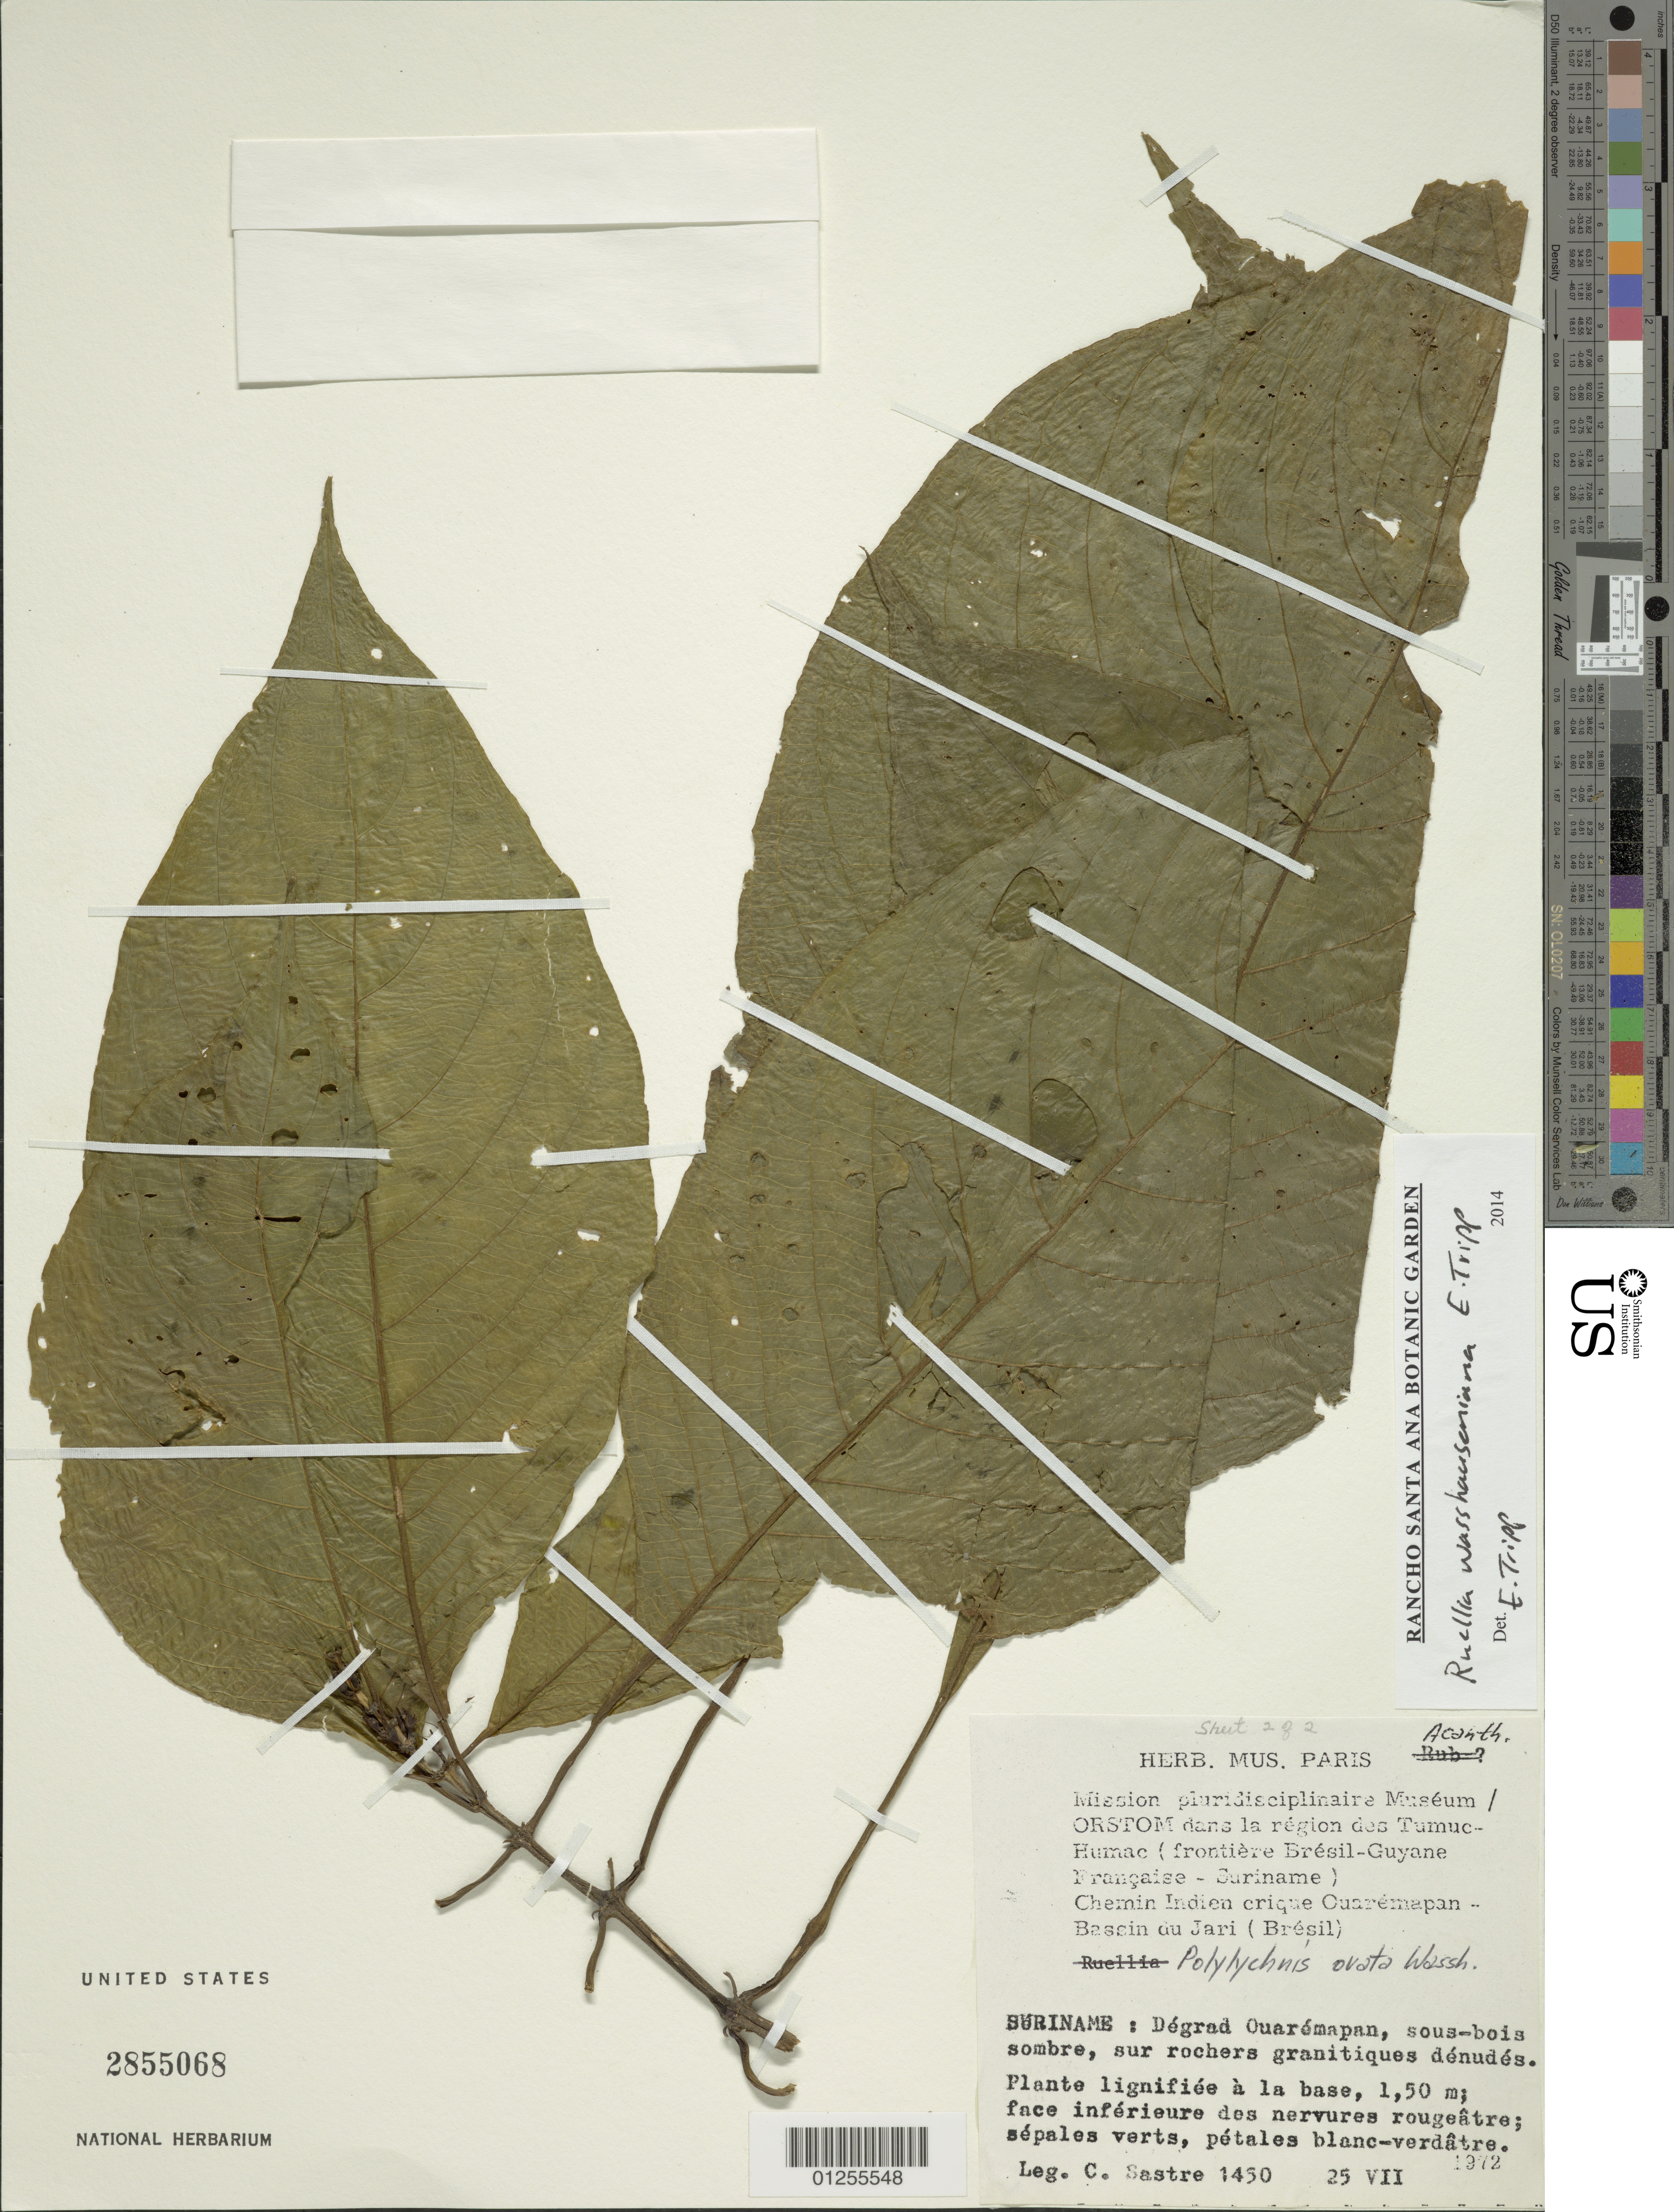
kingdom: Plantae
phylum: Tracheophyta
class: Magnoliopsida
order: Lamiales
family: Acanthaceae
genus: Ruellia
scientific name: Ruellia wasshauseniana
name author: E.A. Tripp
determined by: Tripp, Erin A.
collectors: C. H. L. Sastre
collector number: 1450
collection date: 1972-07-25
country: Suriname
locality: Degrad Ouaremapan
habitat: Sous-bois sombre, sur rochers granitiques denudes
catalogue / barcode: US 2855068